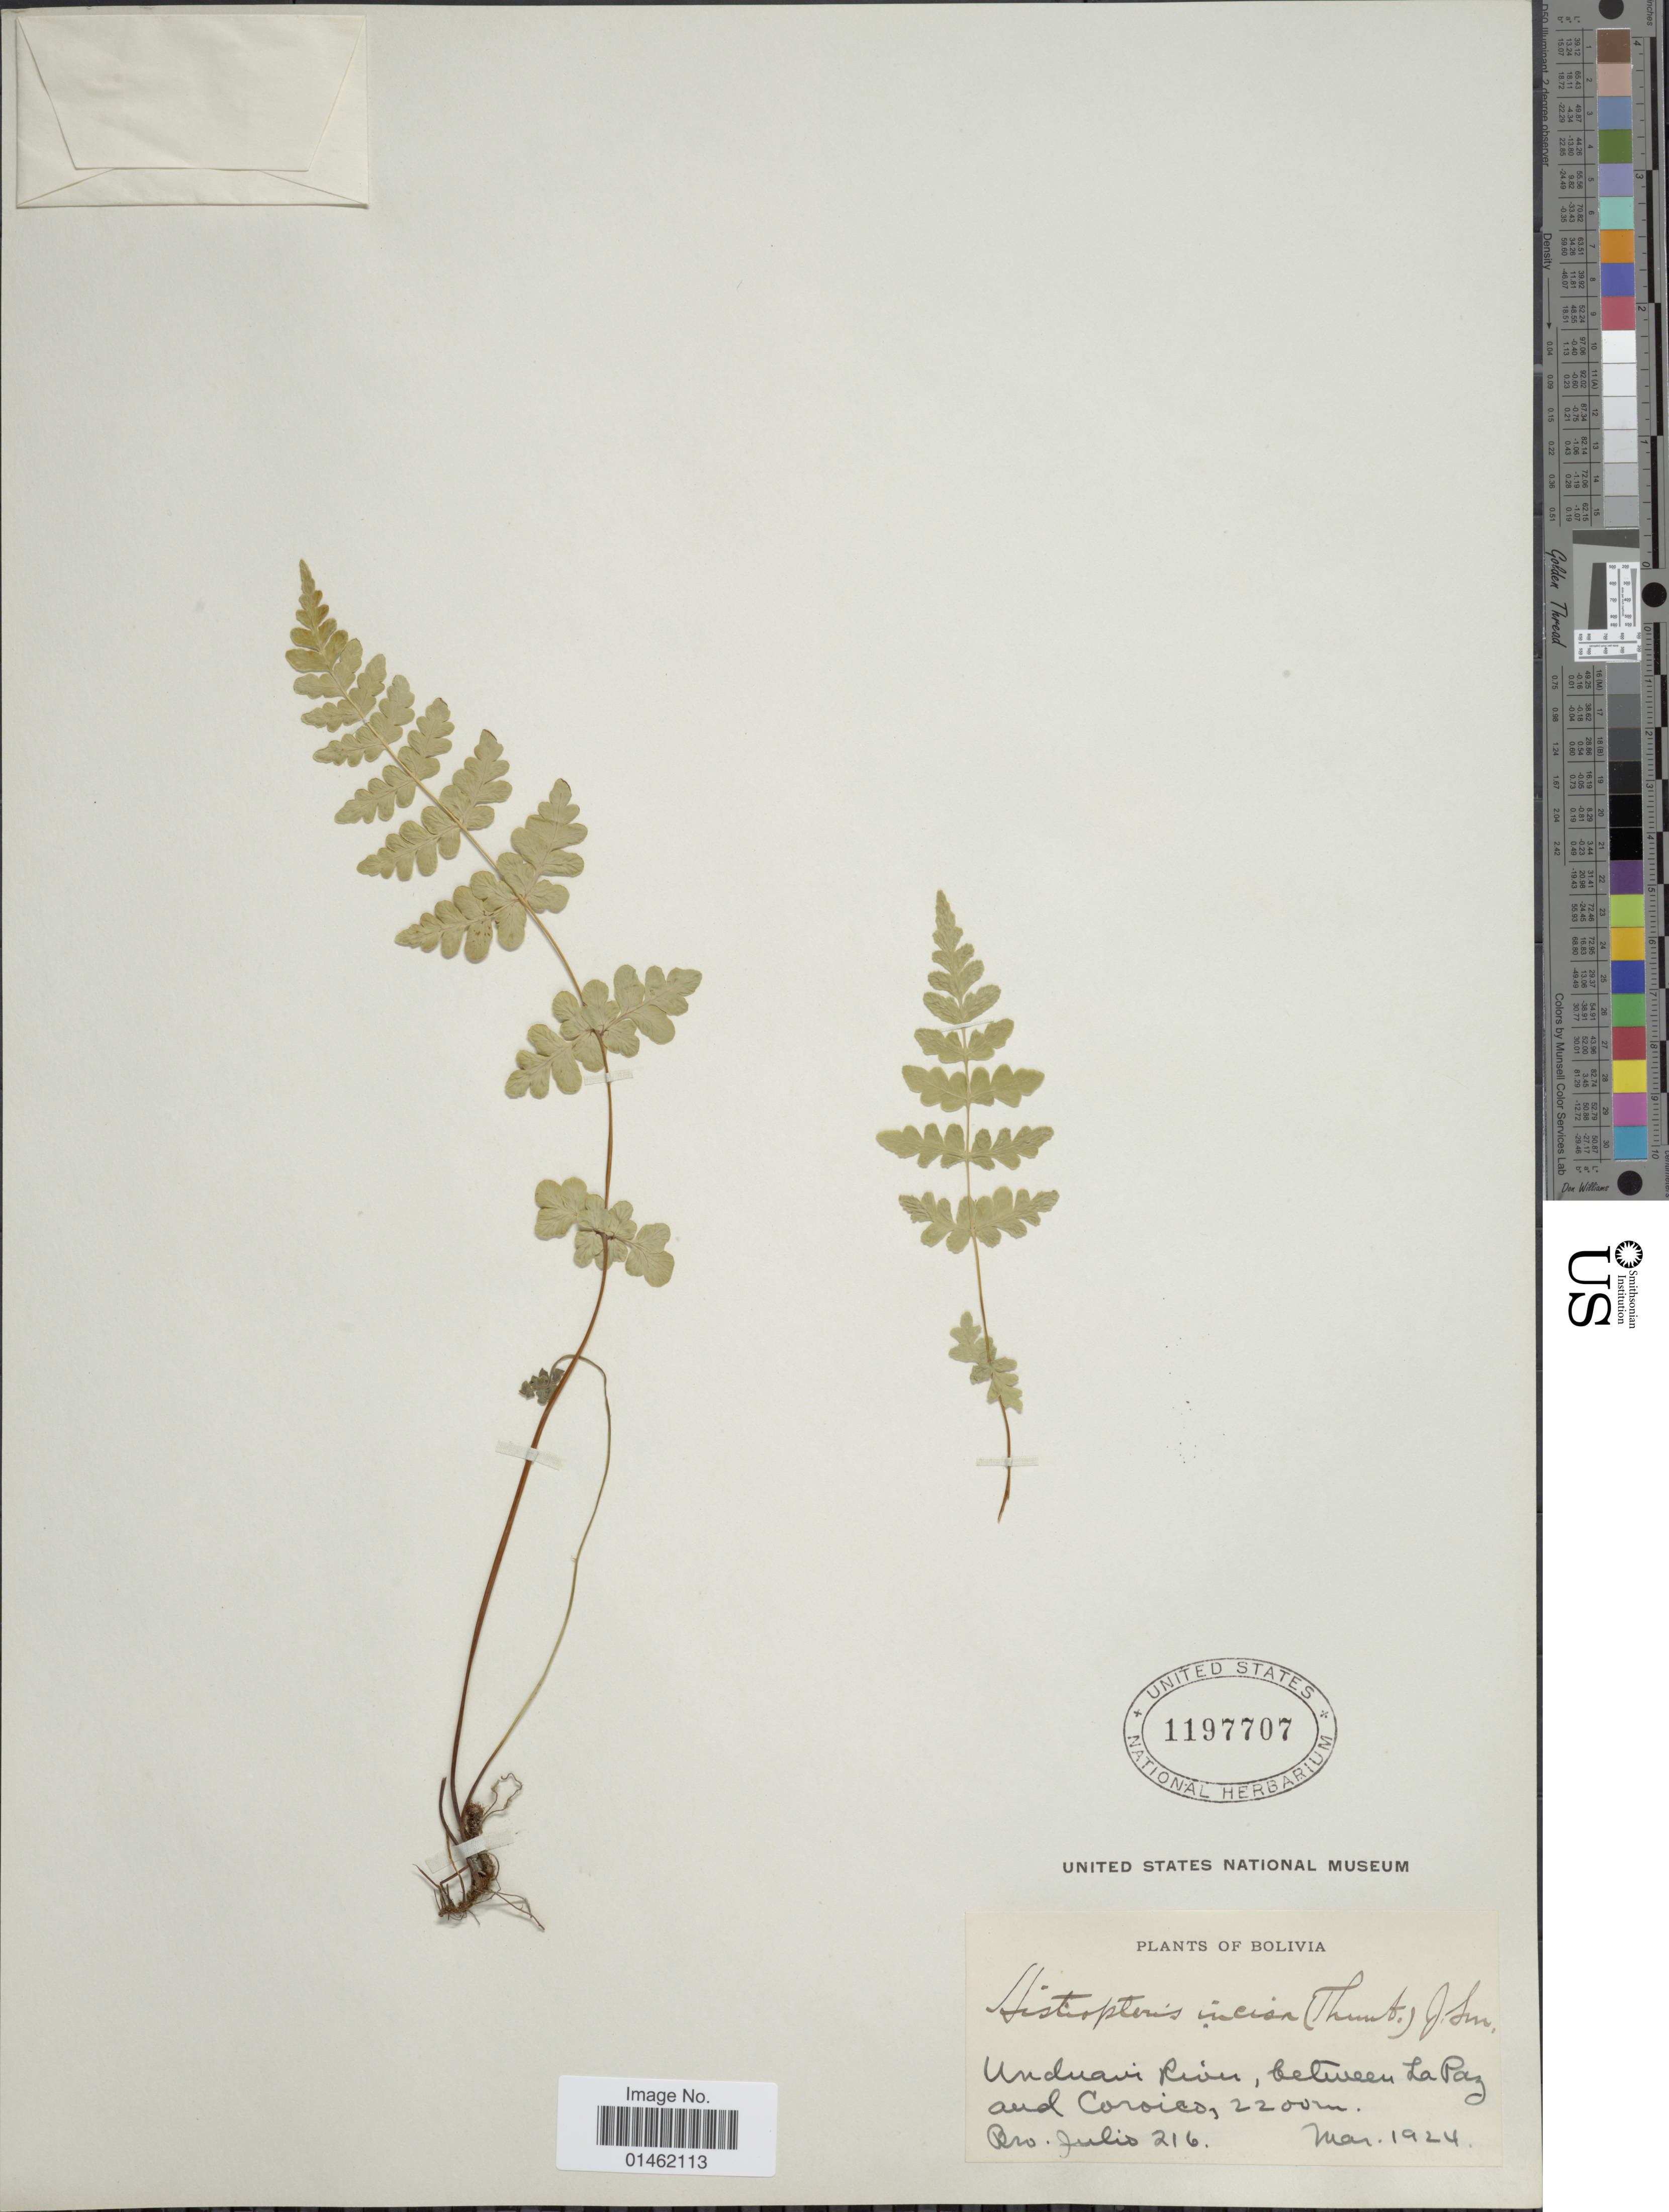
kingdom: Plantae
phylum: Tracheophyta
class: Polypodiopsida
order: Polypodiales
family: Dennstaedtiaceae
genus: Histiopteris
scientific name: Histiopteris incisa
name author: (Thunb.) J. Sm.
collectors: Bro. Julio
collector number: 216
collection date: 1924-03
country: Bolivia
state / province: La Paz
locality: Bolivia, Unduavi River, between La Paz and Coroico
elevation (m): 2200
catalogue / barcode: US 1197707